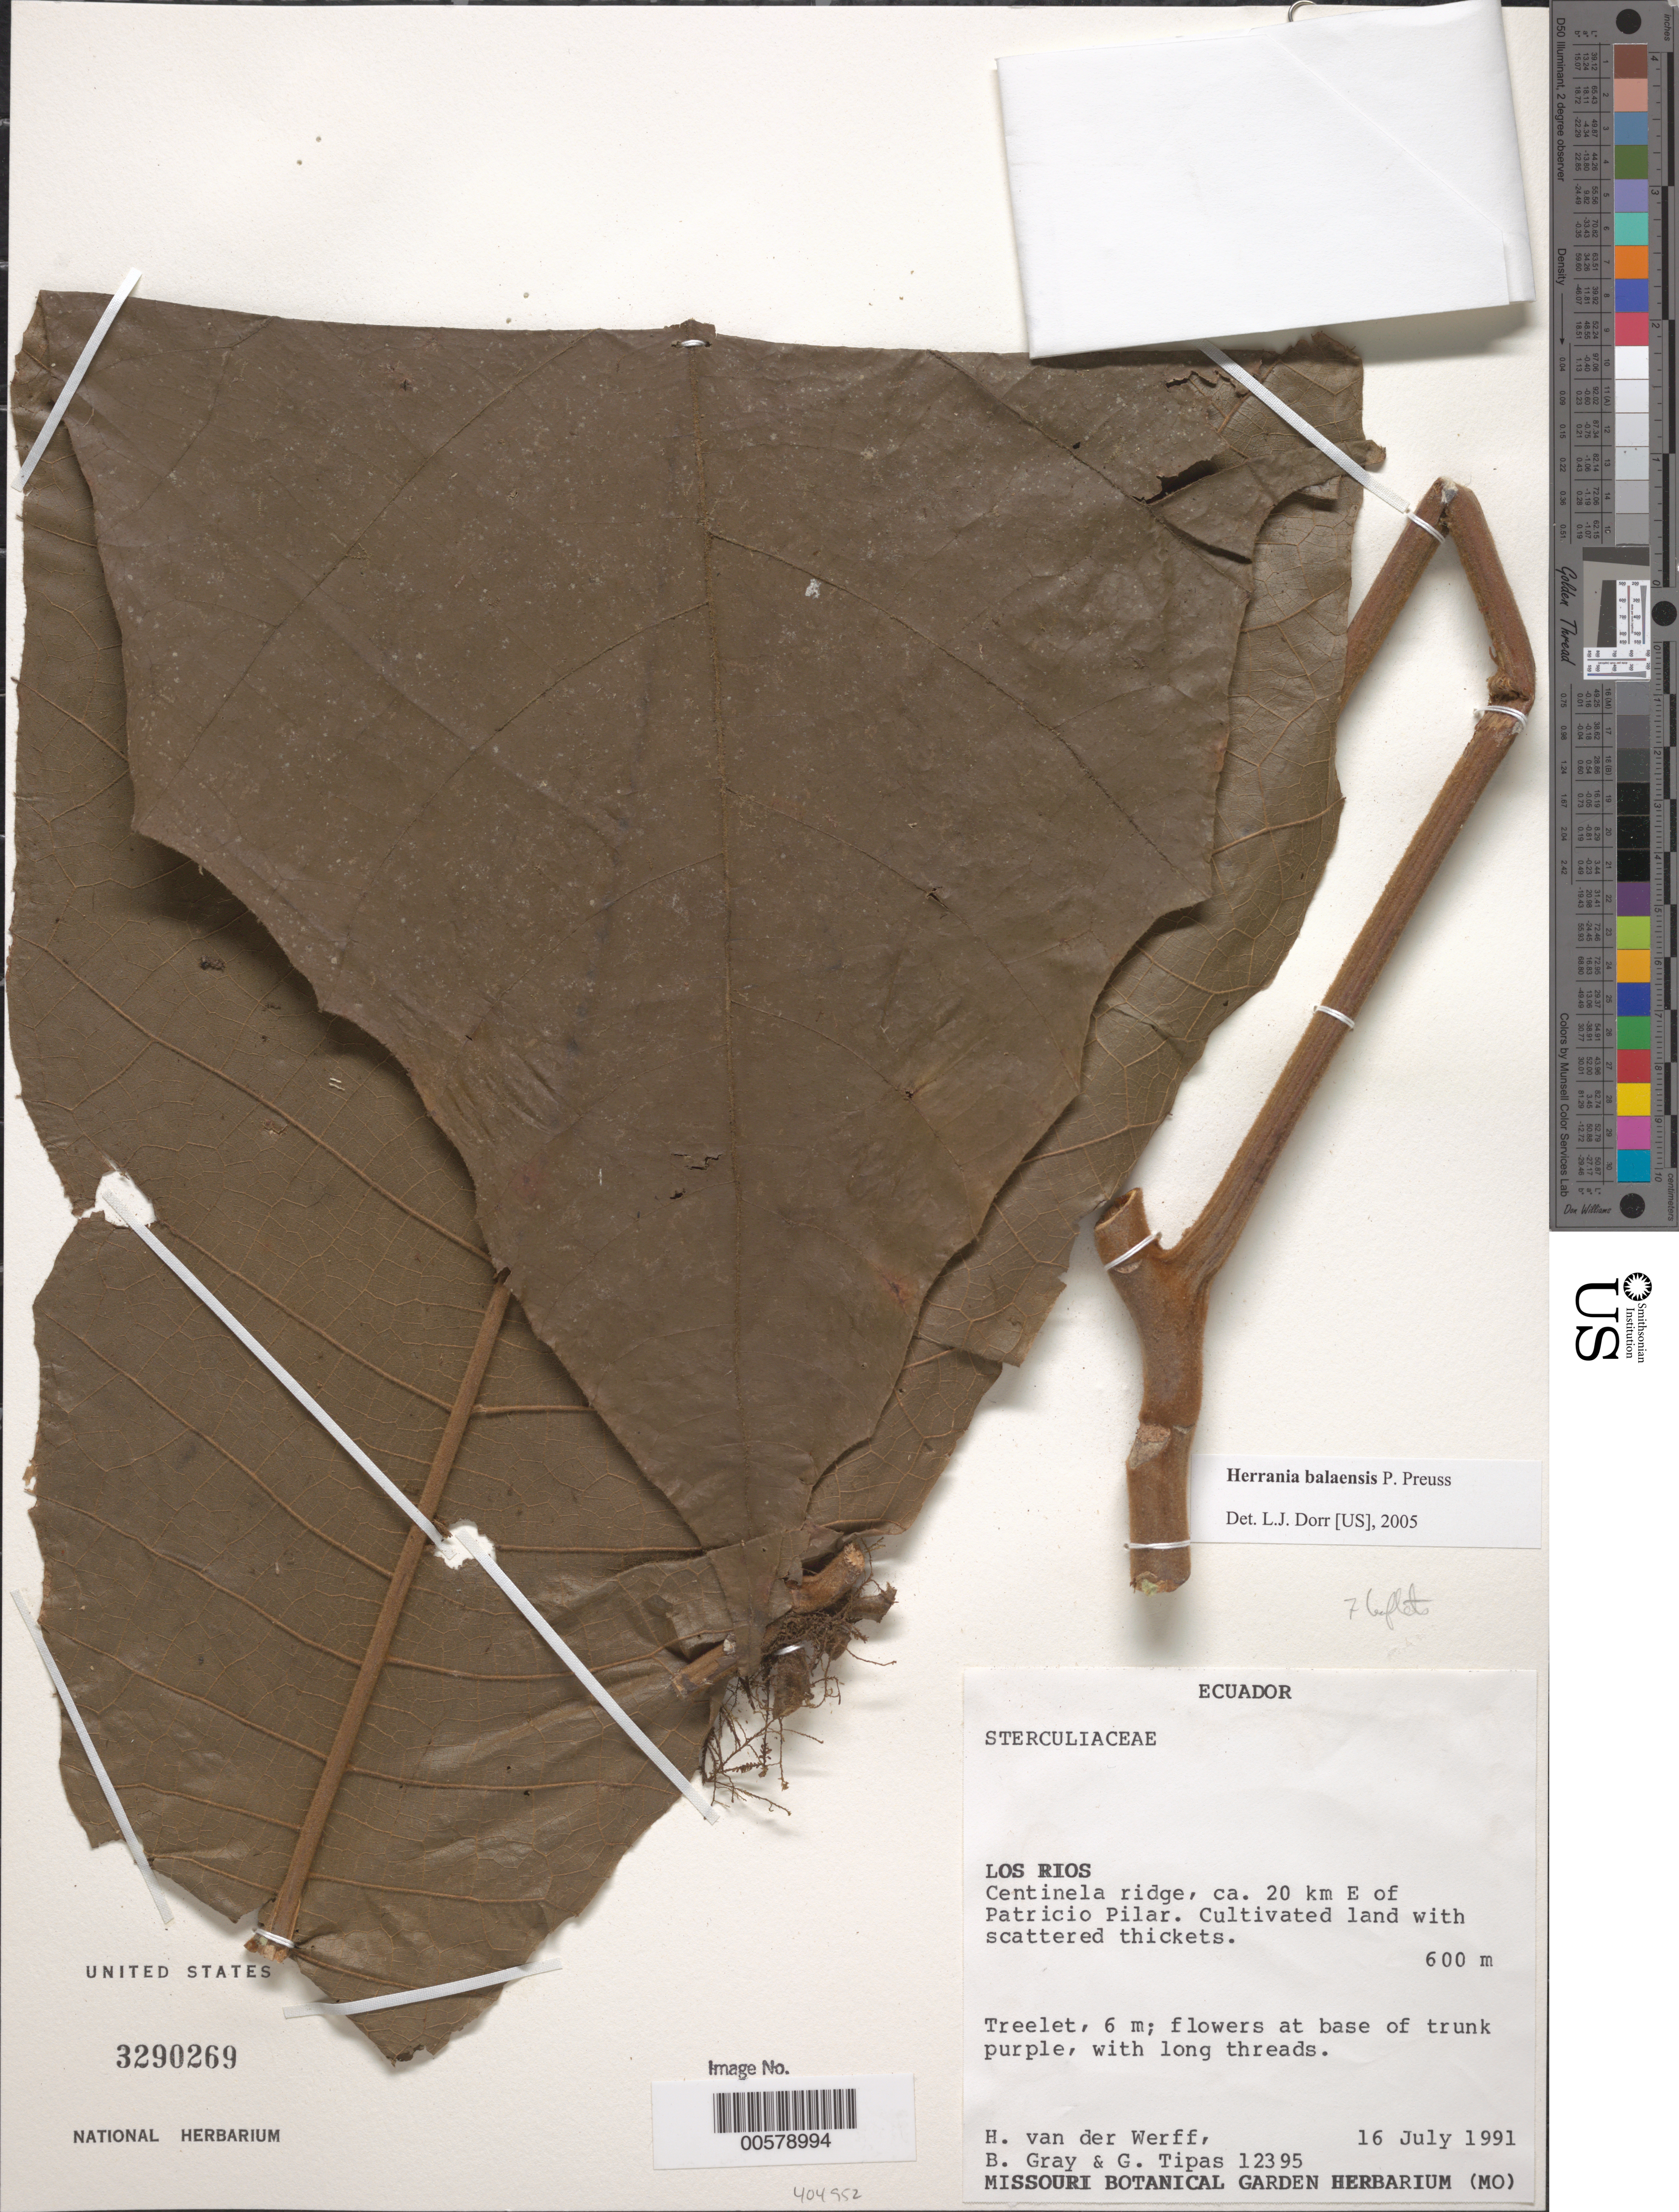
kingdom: Plantae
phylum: Tracheophyta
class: Magnoliopsida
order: Malvales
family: Malvaceae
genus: Theobroma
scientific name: Theobroma pulcherrimum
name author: (Goudot) De Wild.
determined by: Dorr, Laurence J., Curator (BOT), Smithsonian Institution - National Museum of Natural History (UNITED STATES)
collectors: H. van der Werff, B. Gray & G. Tipas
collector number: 12395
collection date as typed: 16 Jul 1991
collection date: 1991-07-16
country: Ecuador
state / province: Los Ríos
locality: Centinela Ridge, ca. 20 km E of Patricio Pilar.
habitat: Cultivated land with scattered thickets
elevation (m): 600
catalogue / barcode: US 3290269